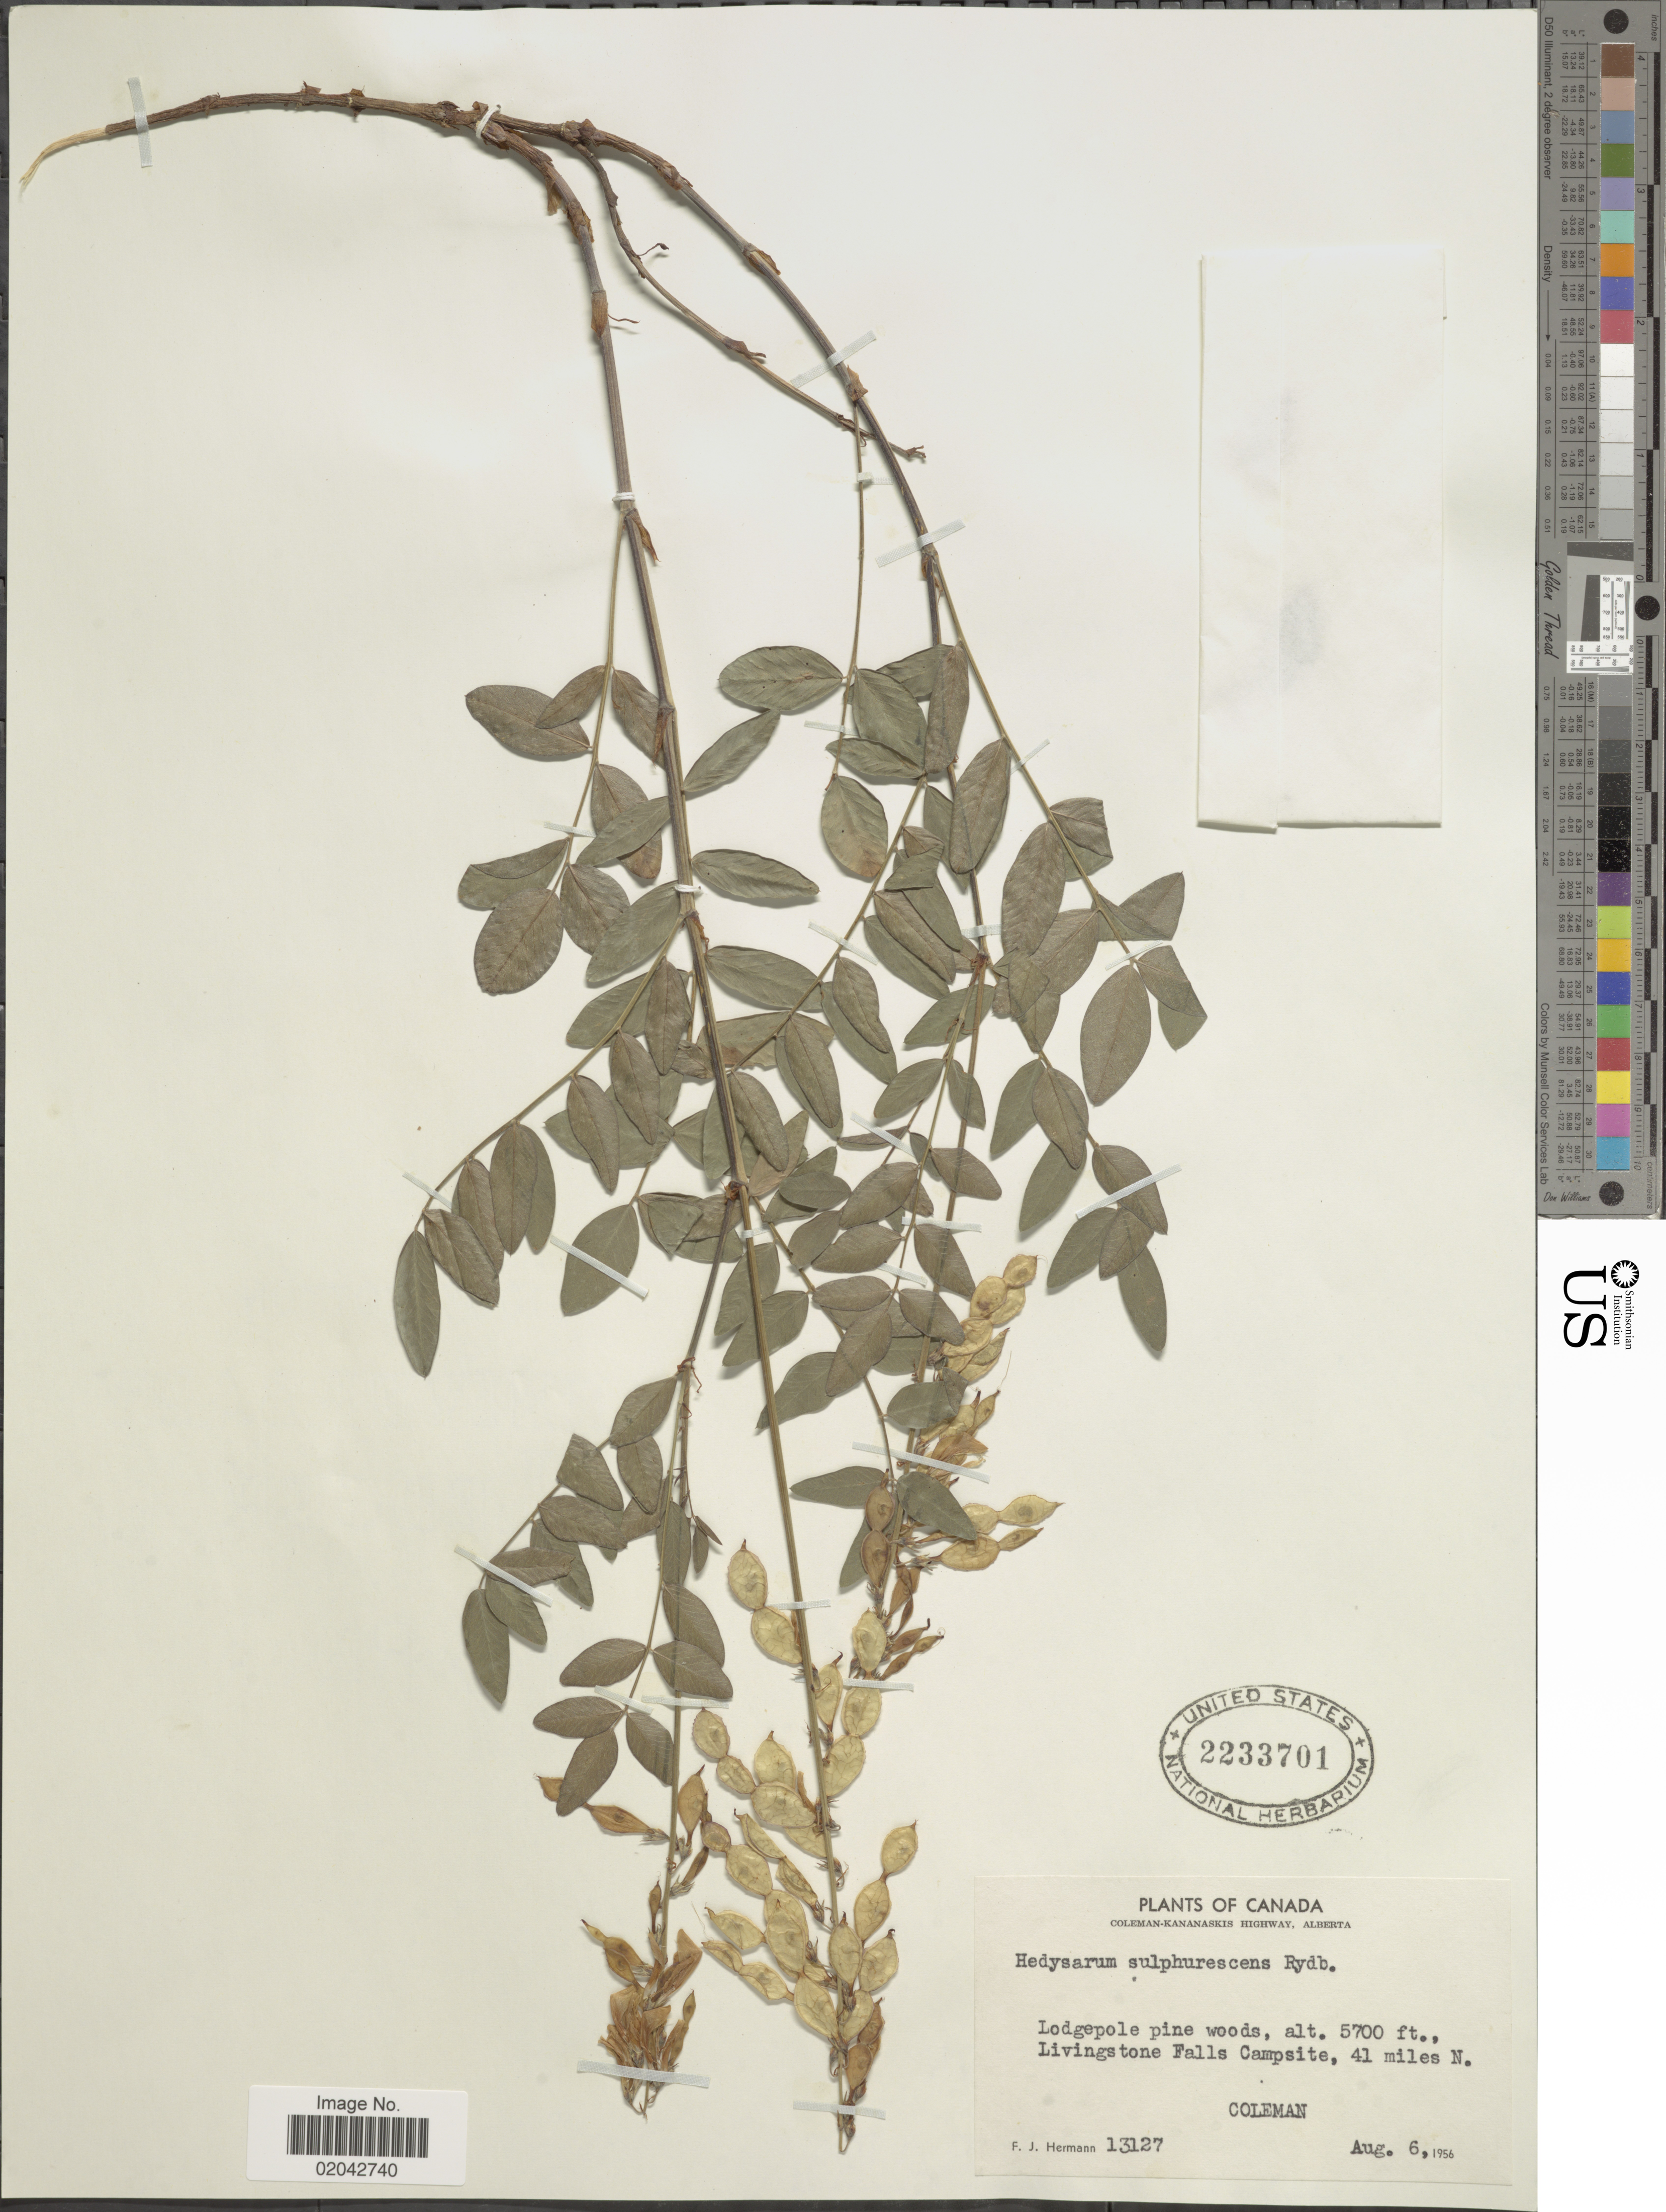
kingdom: Plantae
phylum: Tracheophyta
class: Magnoliopsida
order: Fabales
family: Fabaceae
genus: Hedysarum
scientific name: Hedysarum sulphurescens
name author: Rydb.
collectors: F. J. Hermann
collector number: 13127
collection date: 1956-08-06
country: Canada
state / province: Alberta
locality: Coleman-Kananaskis Highway, Lodgepole pine woods, Livingstone Falls Campsite, 41 miles N.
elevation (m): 1737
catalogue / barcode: US 2233701